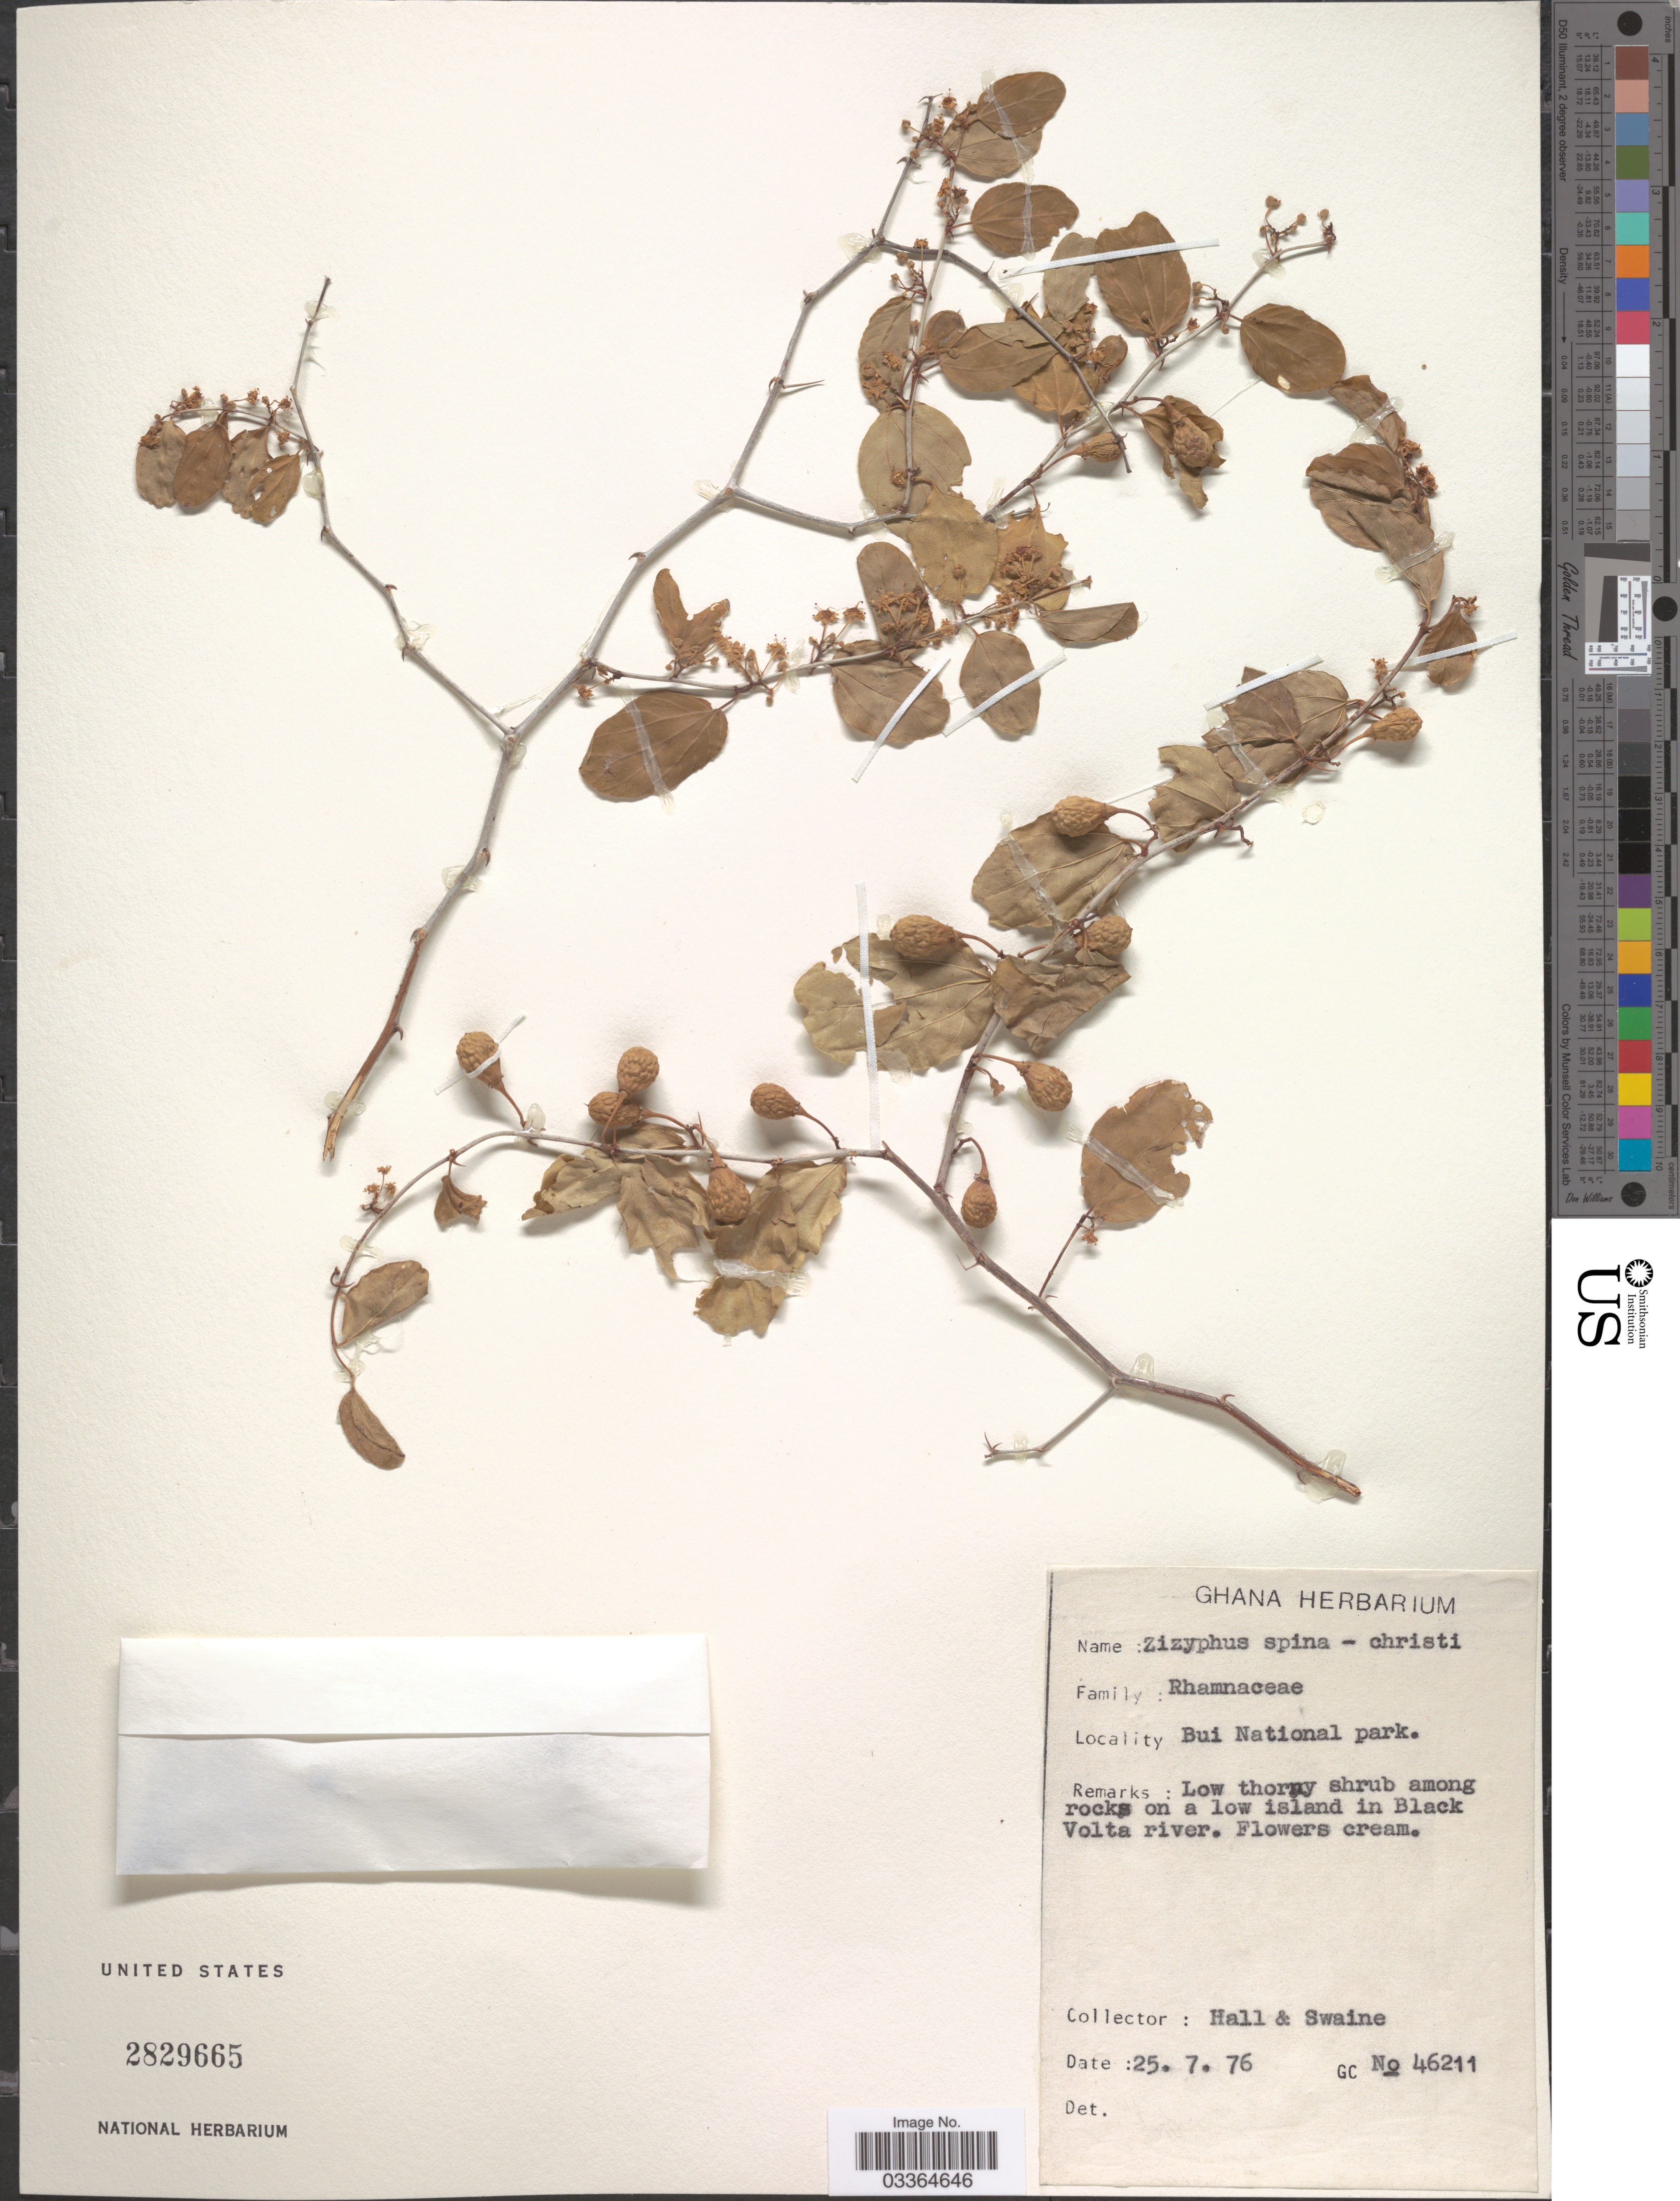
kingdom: Plantae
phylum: Tracheophyta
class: Magnoliopsida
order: Rosales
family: Rhamnaceae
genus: Ziziphus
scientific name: Ziziphus mauritiana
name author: Lam.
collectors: -- Hall & M. Swaine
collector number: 46211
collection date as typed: Transcribed d/m/y: 25/7/76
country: Ghana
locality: Bui National park. Low thorny shrub among rocks on a low island in Black Volta river.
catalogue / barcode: US 2829665